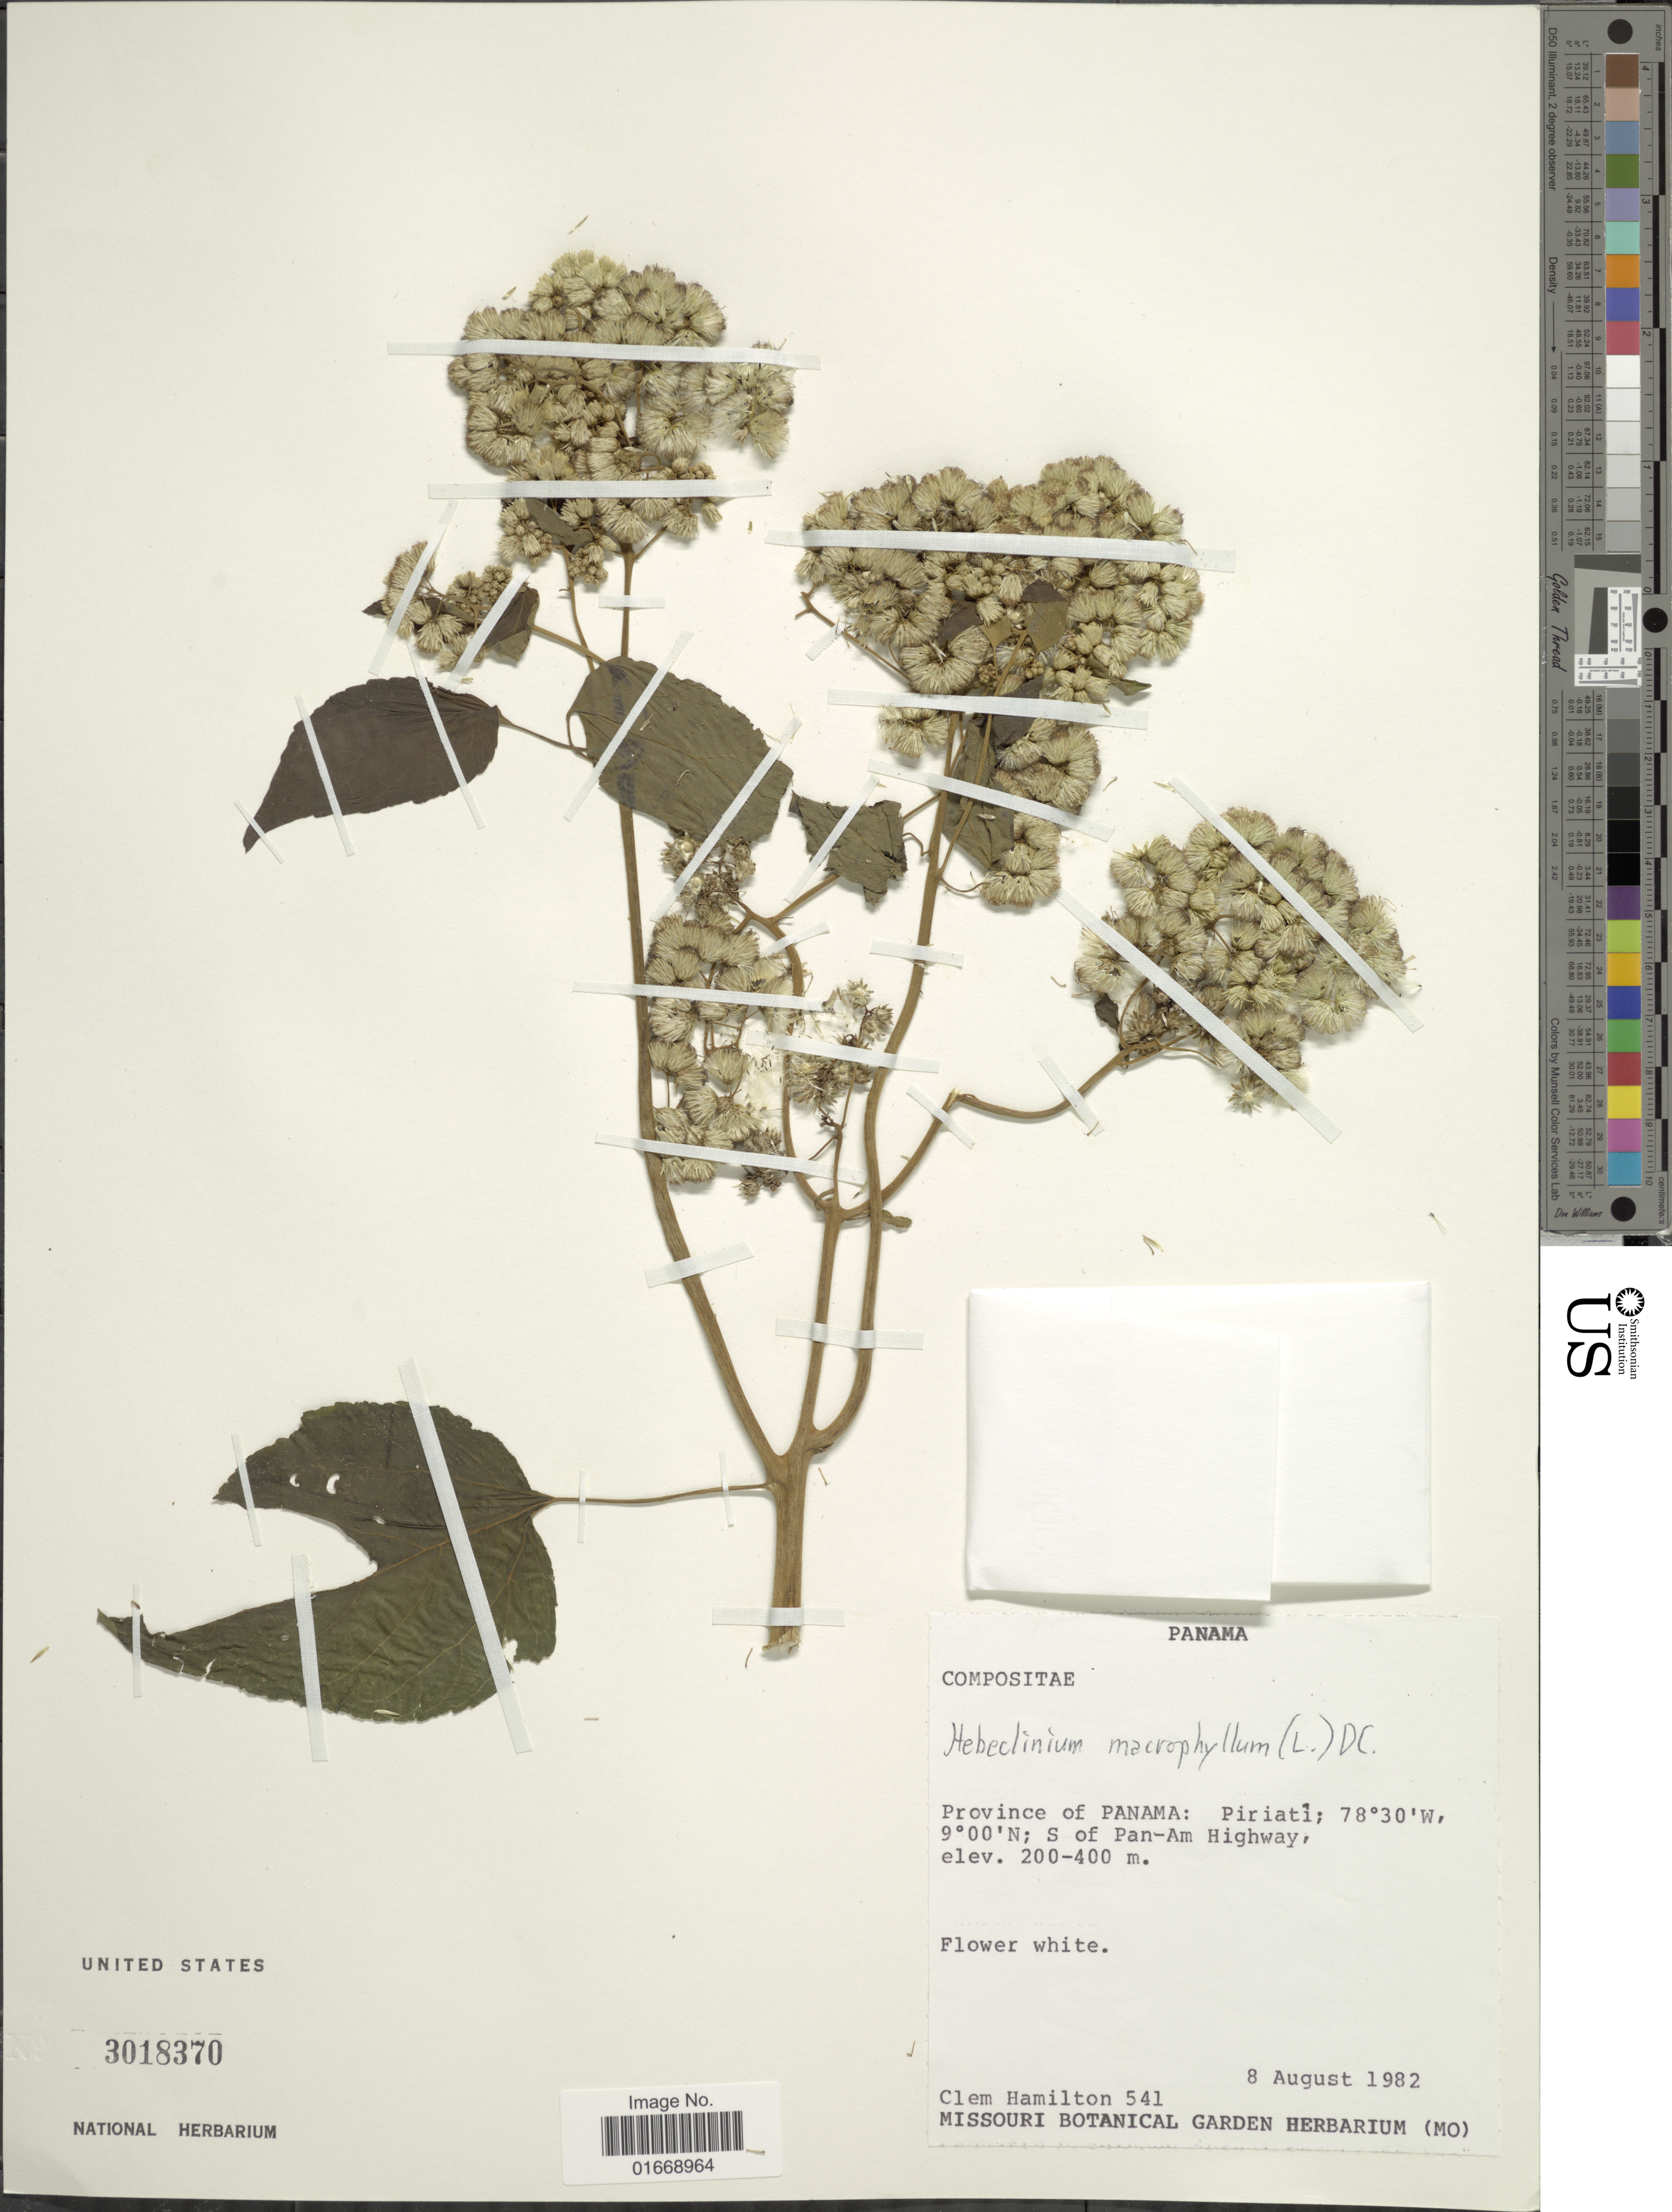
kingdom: Plantae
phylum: Tracheophyta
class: Magnoliopsida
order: Asterales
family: Asteraceae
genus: Hebeclinium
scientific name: Hebeclinium macrophyllum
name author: (L.) DC.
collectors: C. Hamilton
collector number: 541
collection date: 1982-08-08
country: Panama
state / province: Panamá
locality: Piriati, S. of Pan-Am. Highway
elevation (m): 200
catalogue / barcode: US 3018370